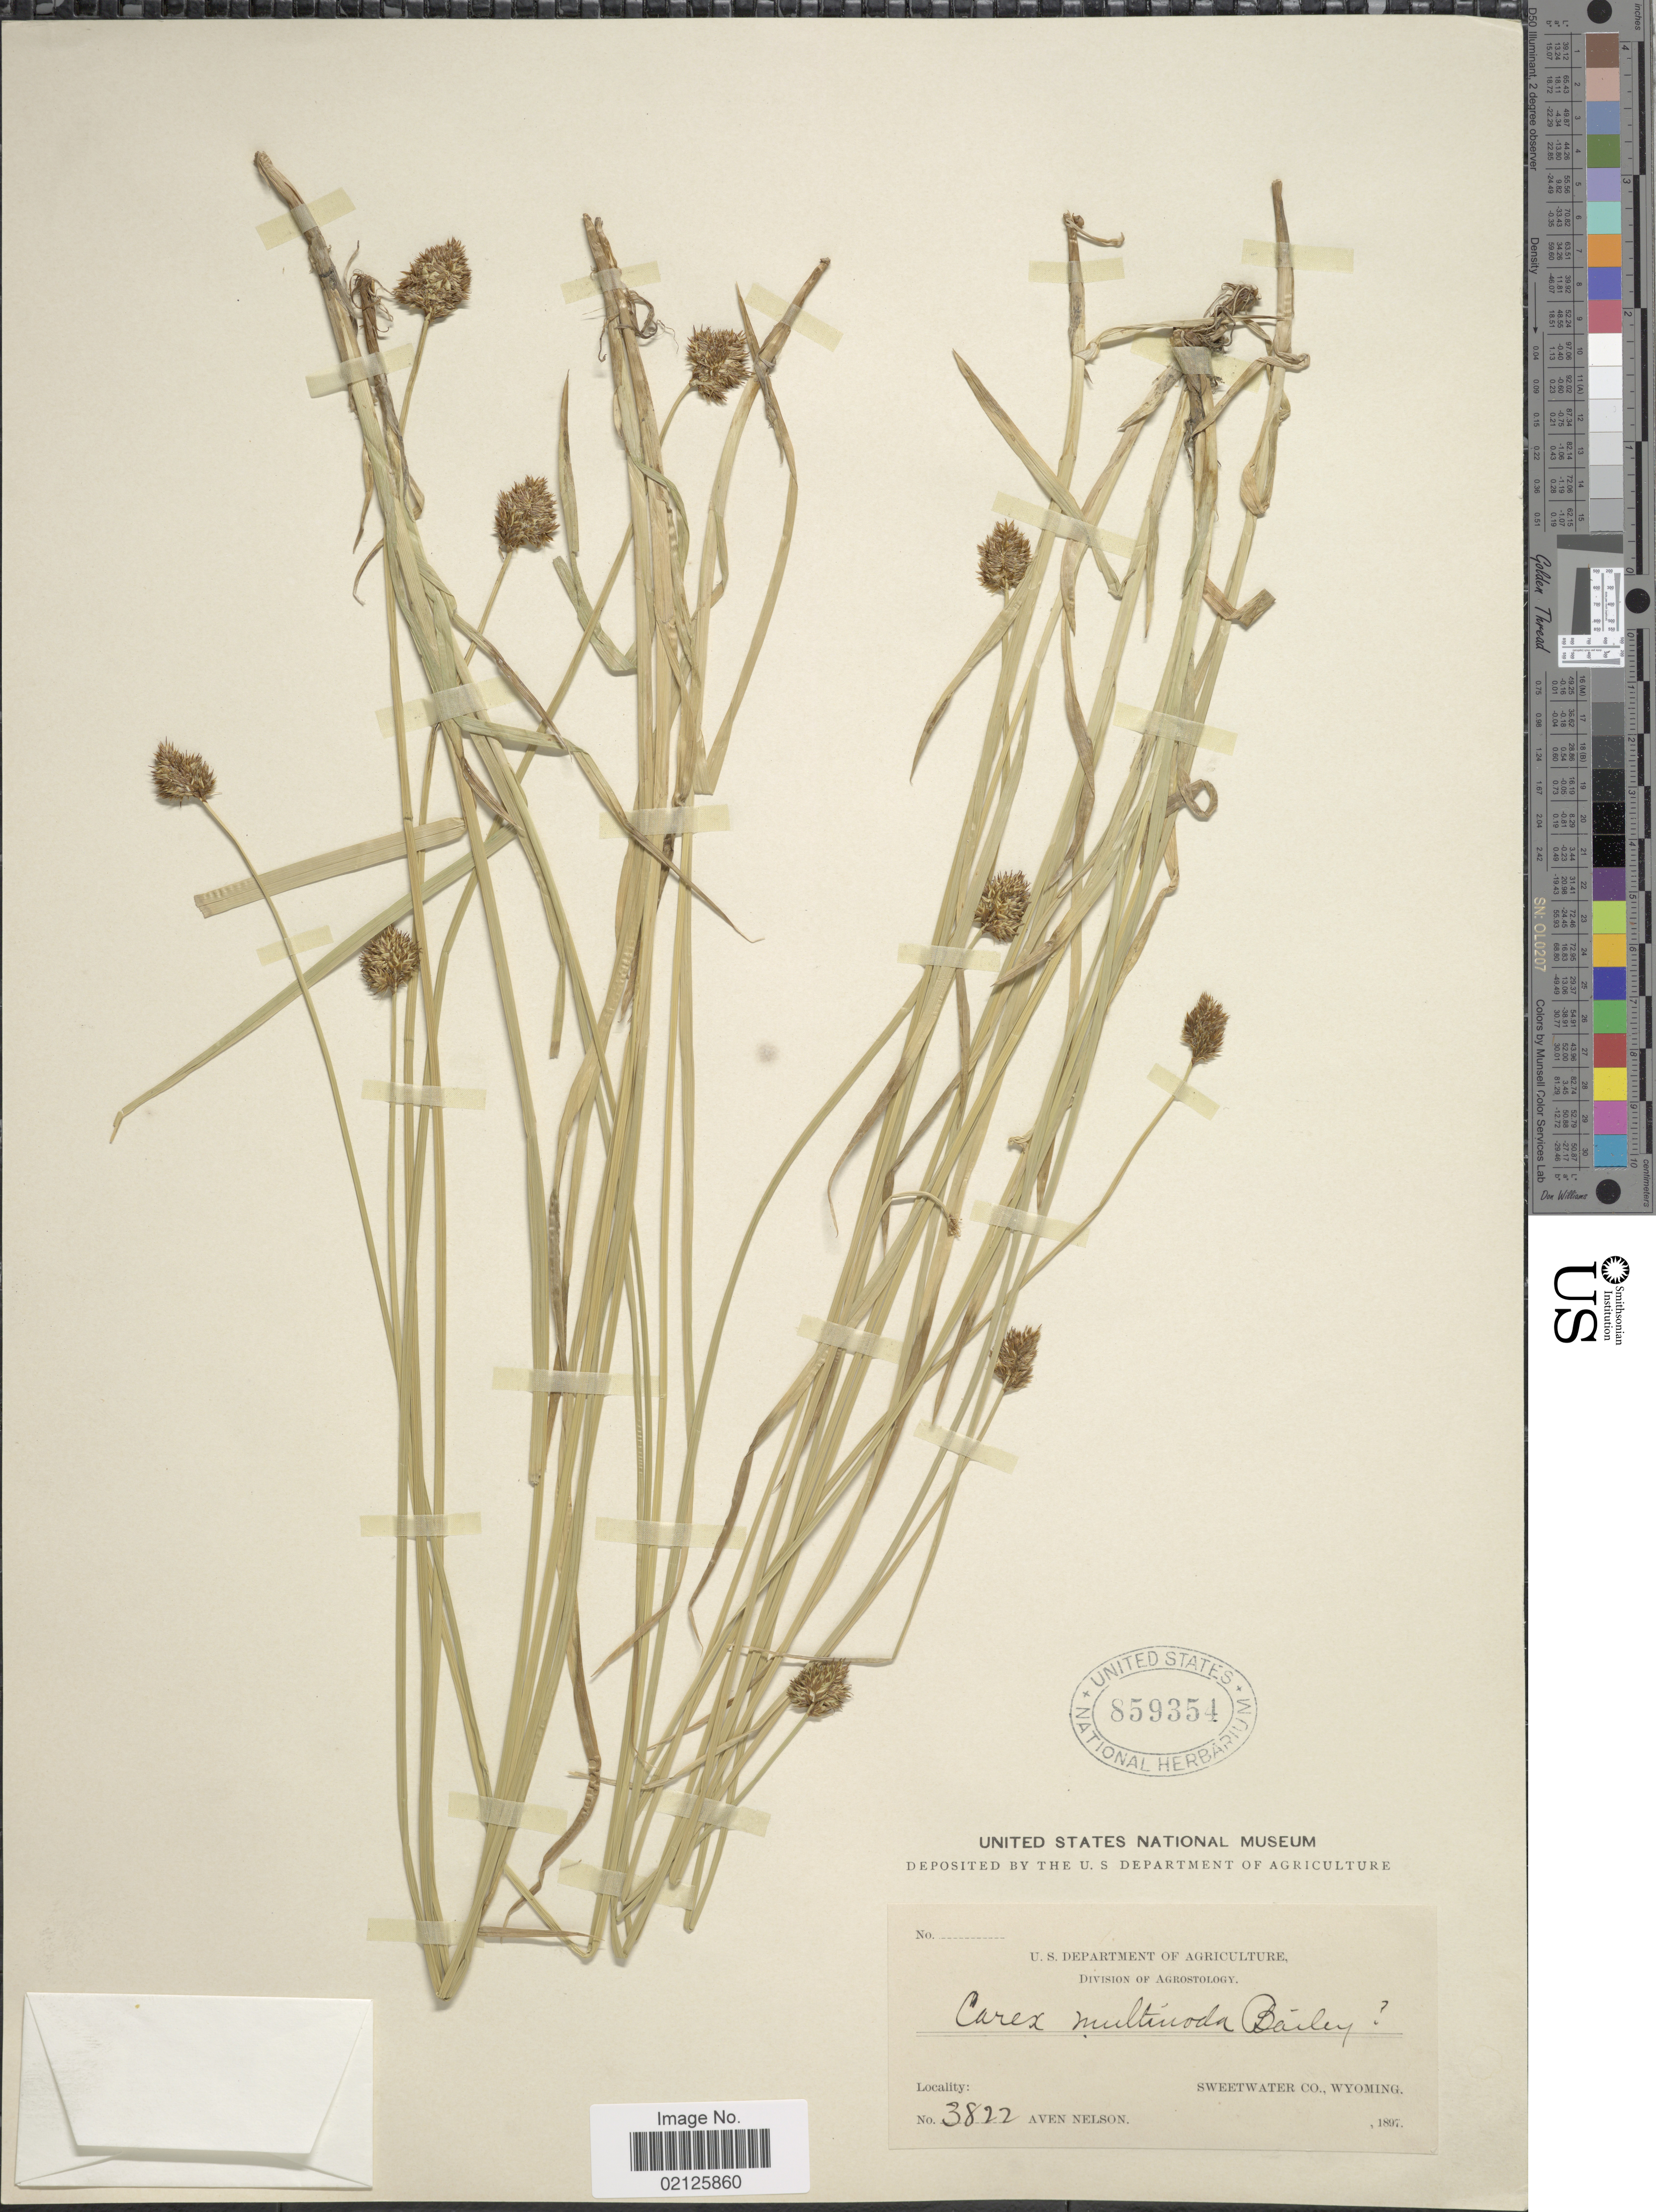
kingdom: Plantae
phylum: Tracheophyta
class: Liliopsida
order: Poales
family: Cyperaceae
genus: Carex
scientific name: Carex microptera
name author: Mack.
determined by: Reznicek, A.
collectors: A. Nelson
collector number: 3822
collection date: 1897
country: United States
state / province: Wyoming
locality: Sweetwater Co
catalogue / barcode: US 859354